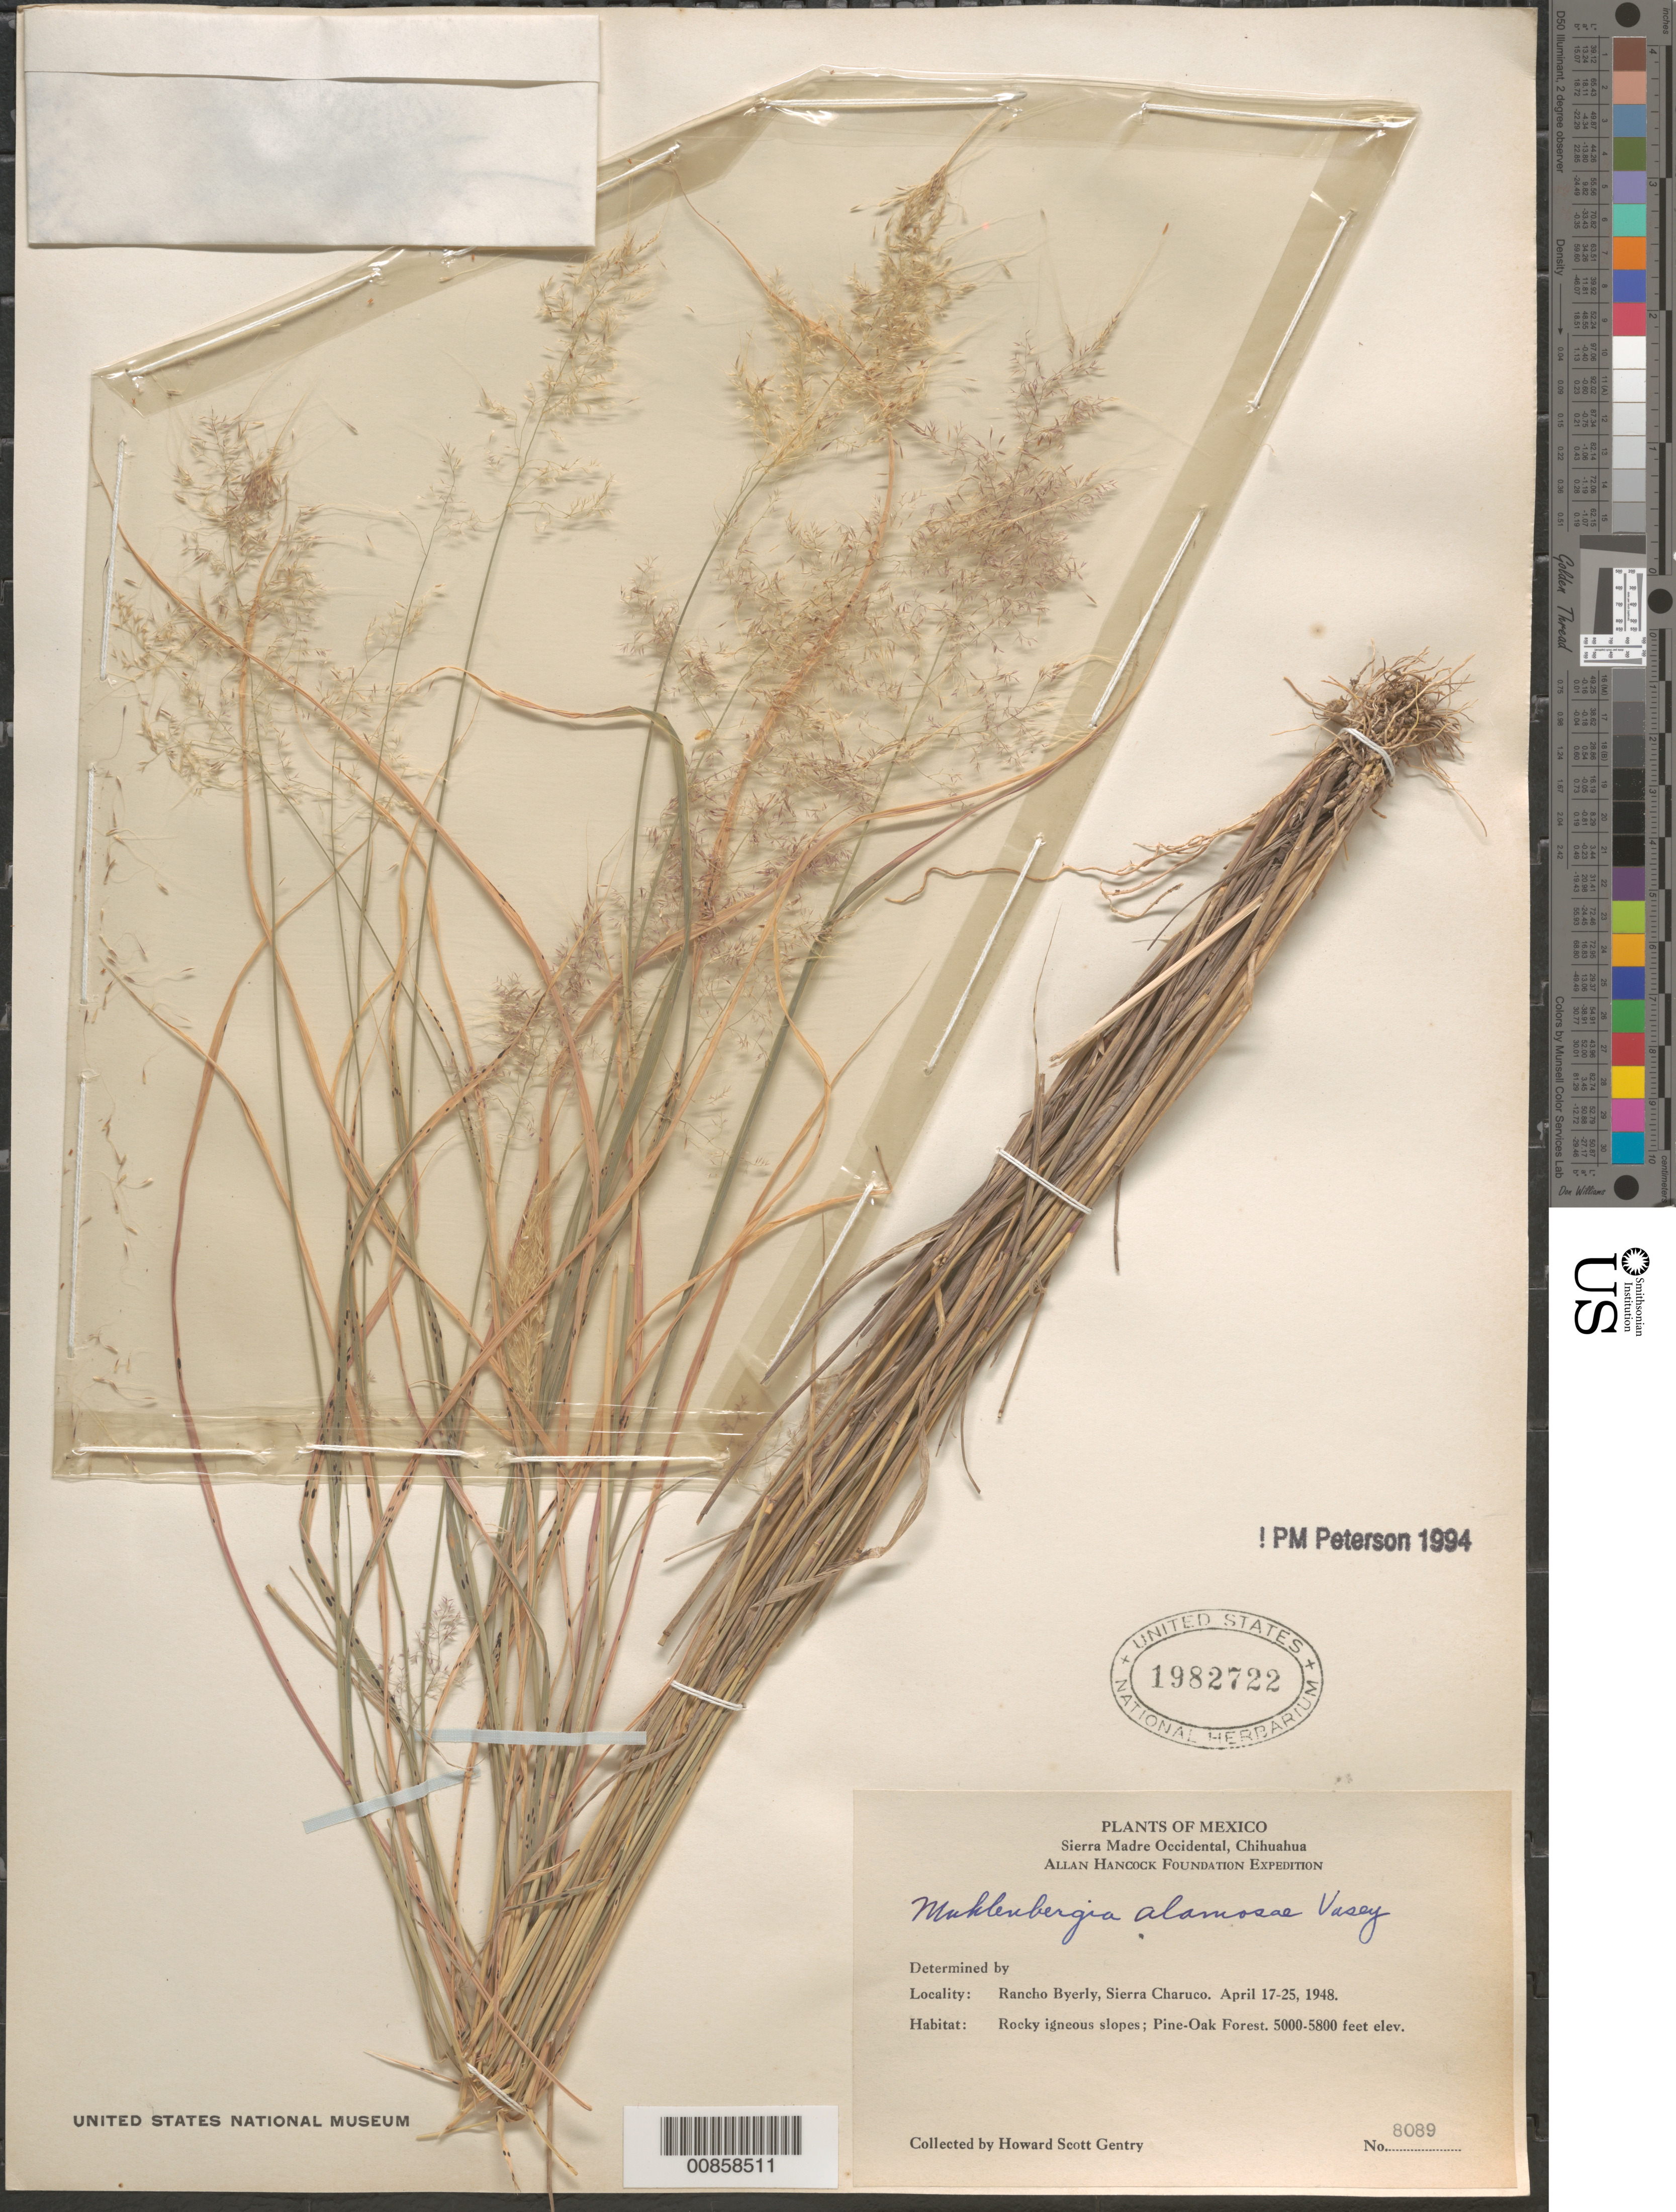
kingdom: Plantae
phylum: Tracheophyta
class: Liliopsida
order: Poales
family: Poaceae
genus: Muhlenbergia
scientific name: Muhlenbergia alamosae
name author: Vasey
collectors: H. S. Gentry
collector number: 8089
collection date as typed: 17 Apr 1948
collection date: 1948-04-17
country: Mexico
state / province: Chihuahua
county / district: Batopilas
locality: Rancho Byarly, Sierra Charuco, mpio. Batopilas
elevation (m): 2300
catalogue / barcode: US 1982722